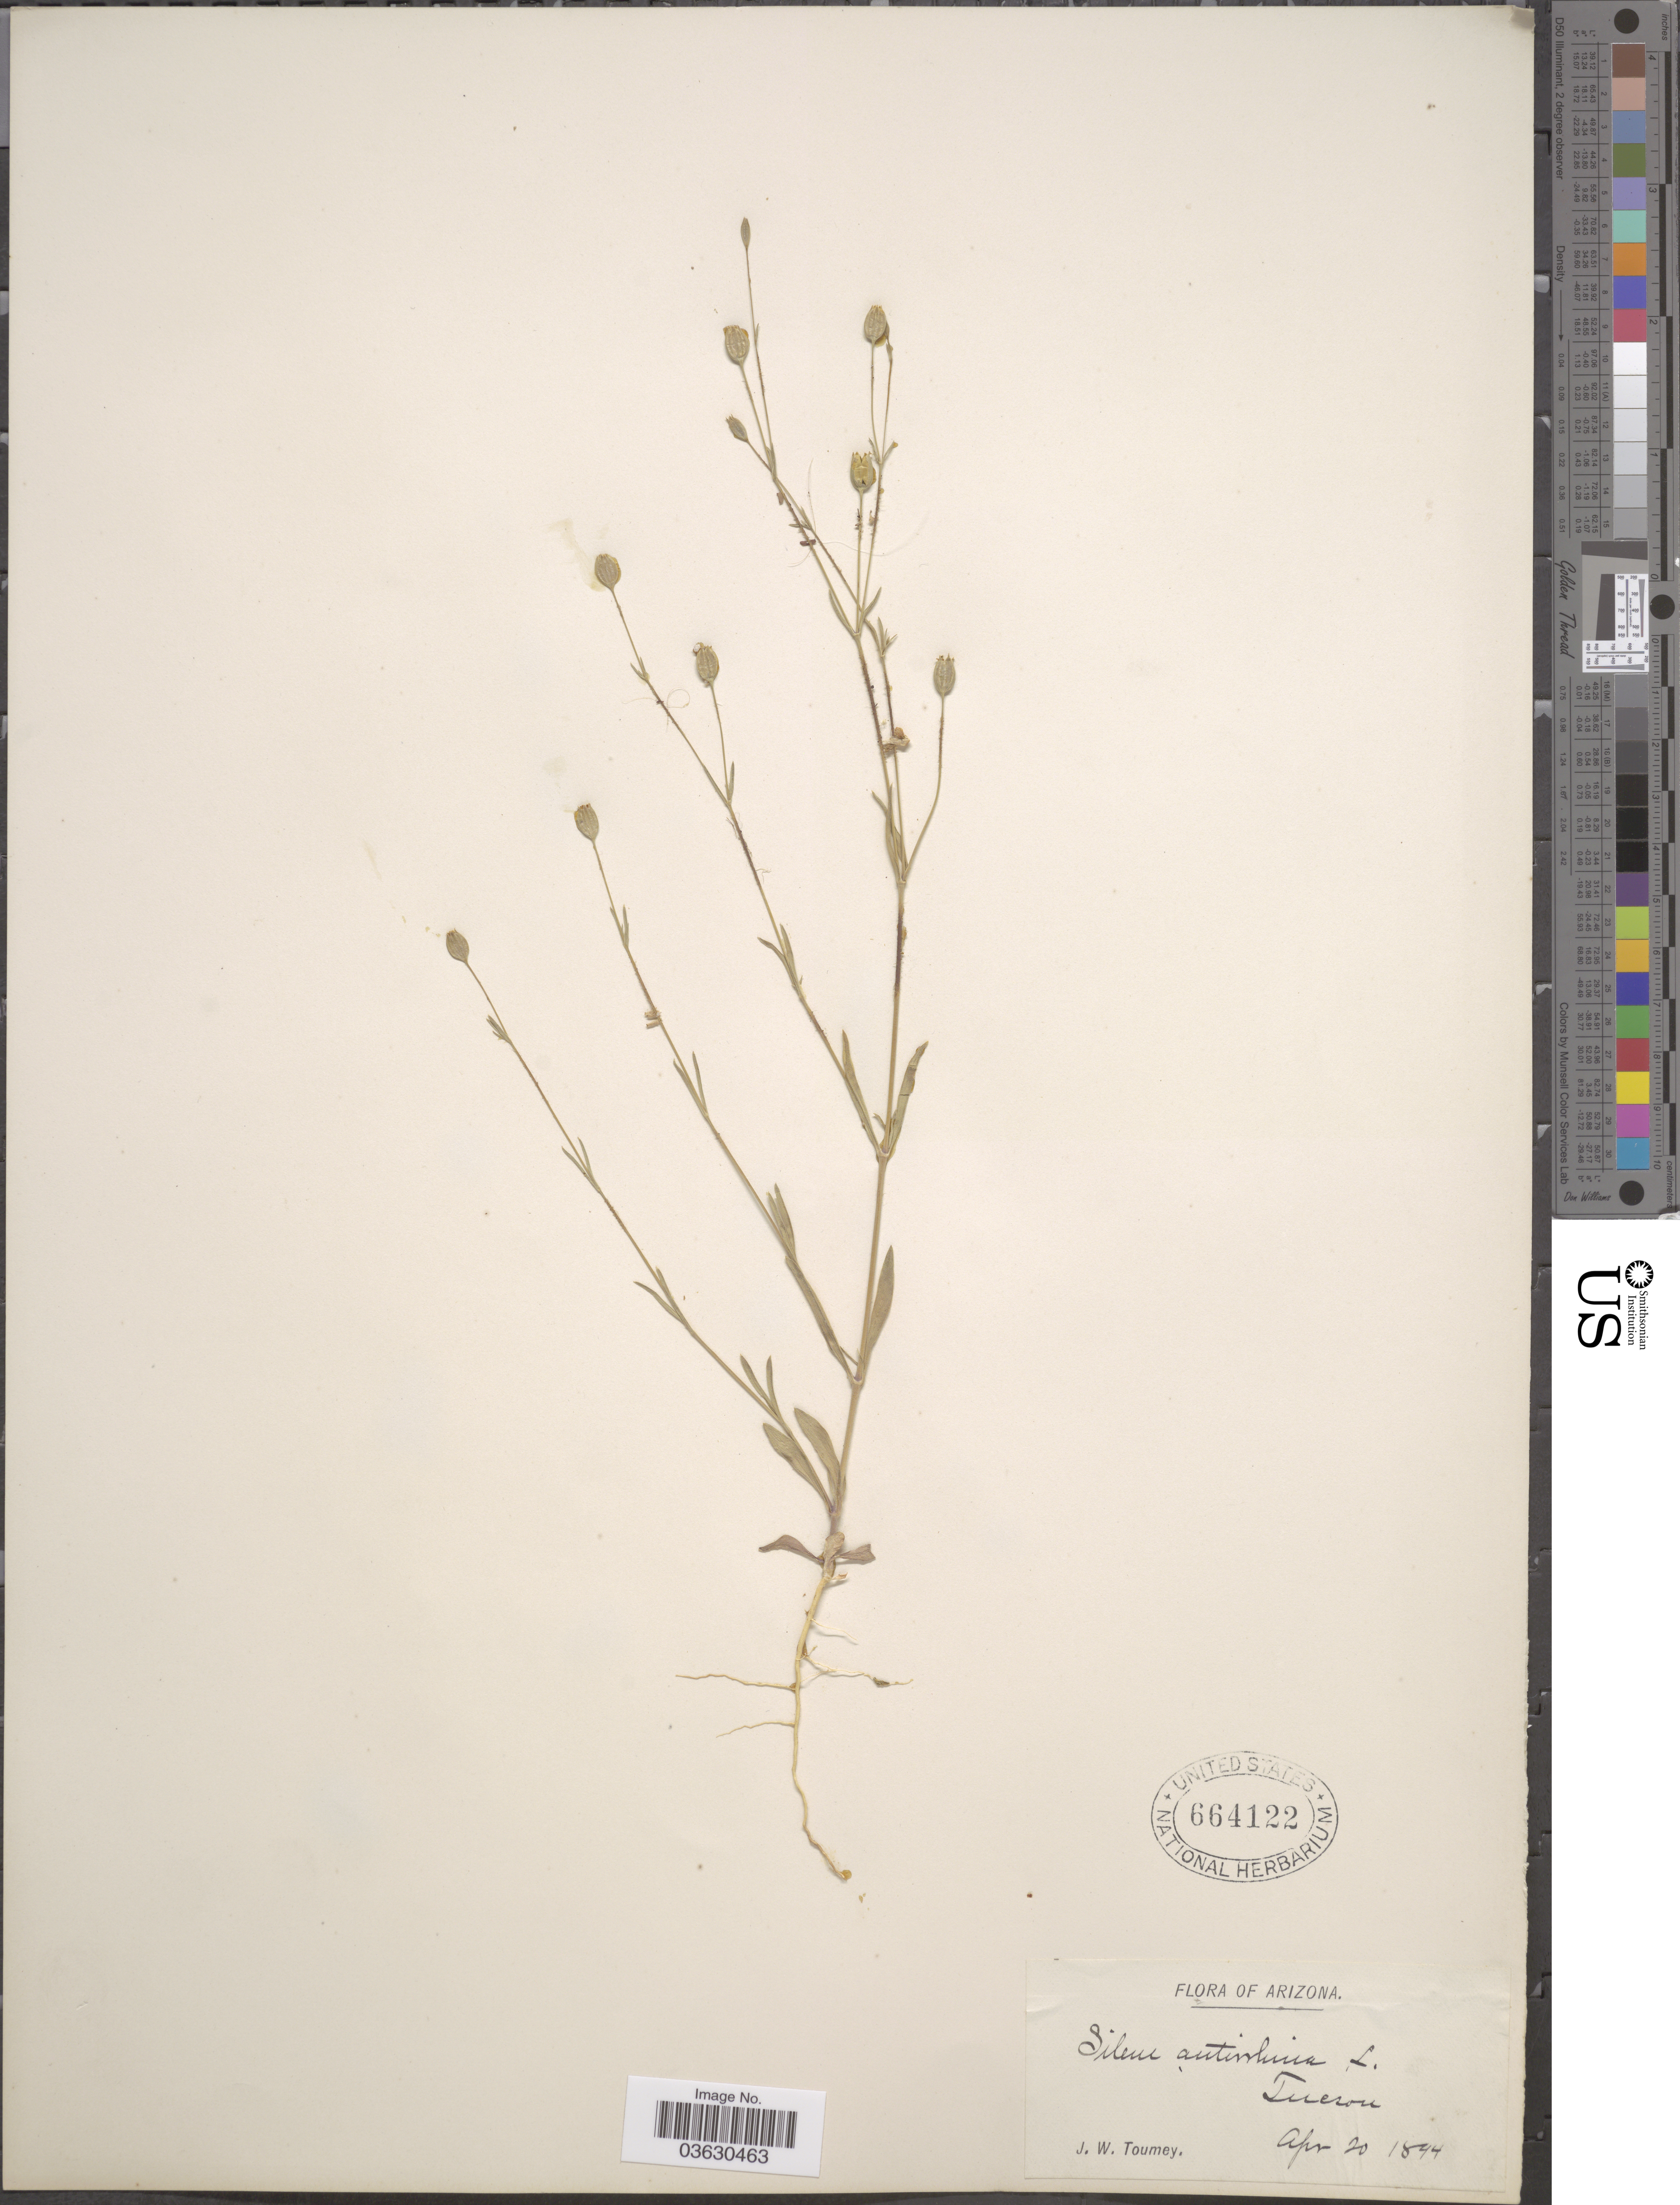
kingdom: Plantae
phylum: Tracheophyta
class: Magnoliopsida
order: Caryophyllales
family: Caryophyllaceae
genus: Silene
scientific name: Silene antirrhina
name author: L.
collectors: J. W. Toumey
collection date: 1894-04-20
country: United States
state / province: Arizona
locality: Tucson.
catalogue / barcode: US 664122